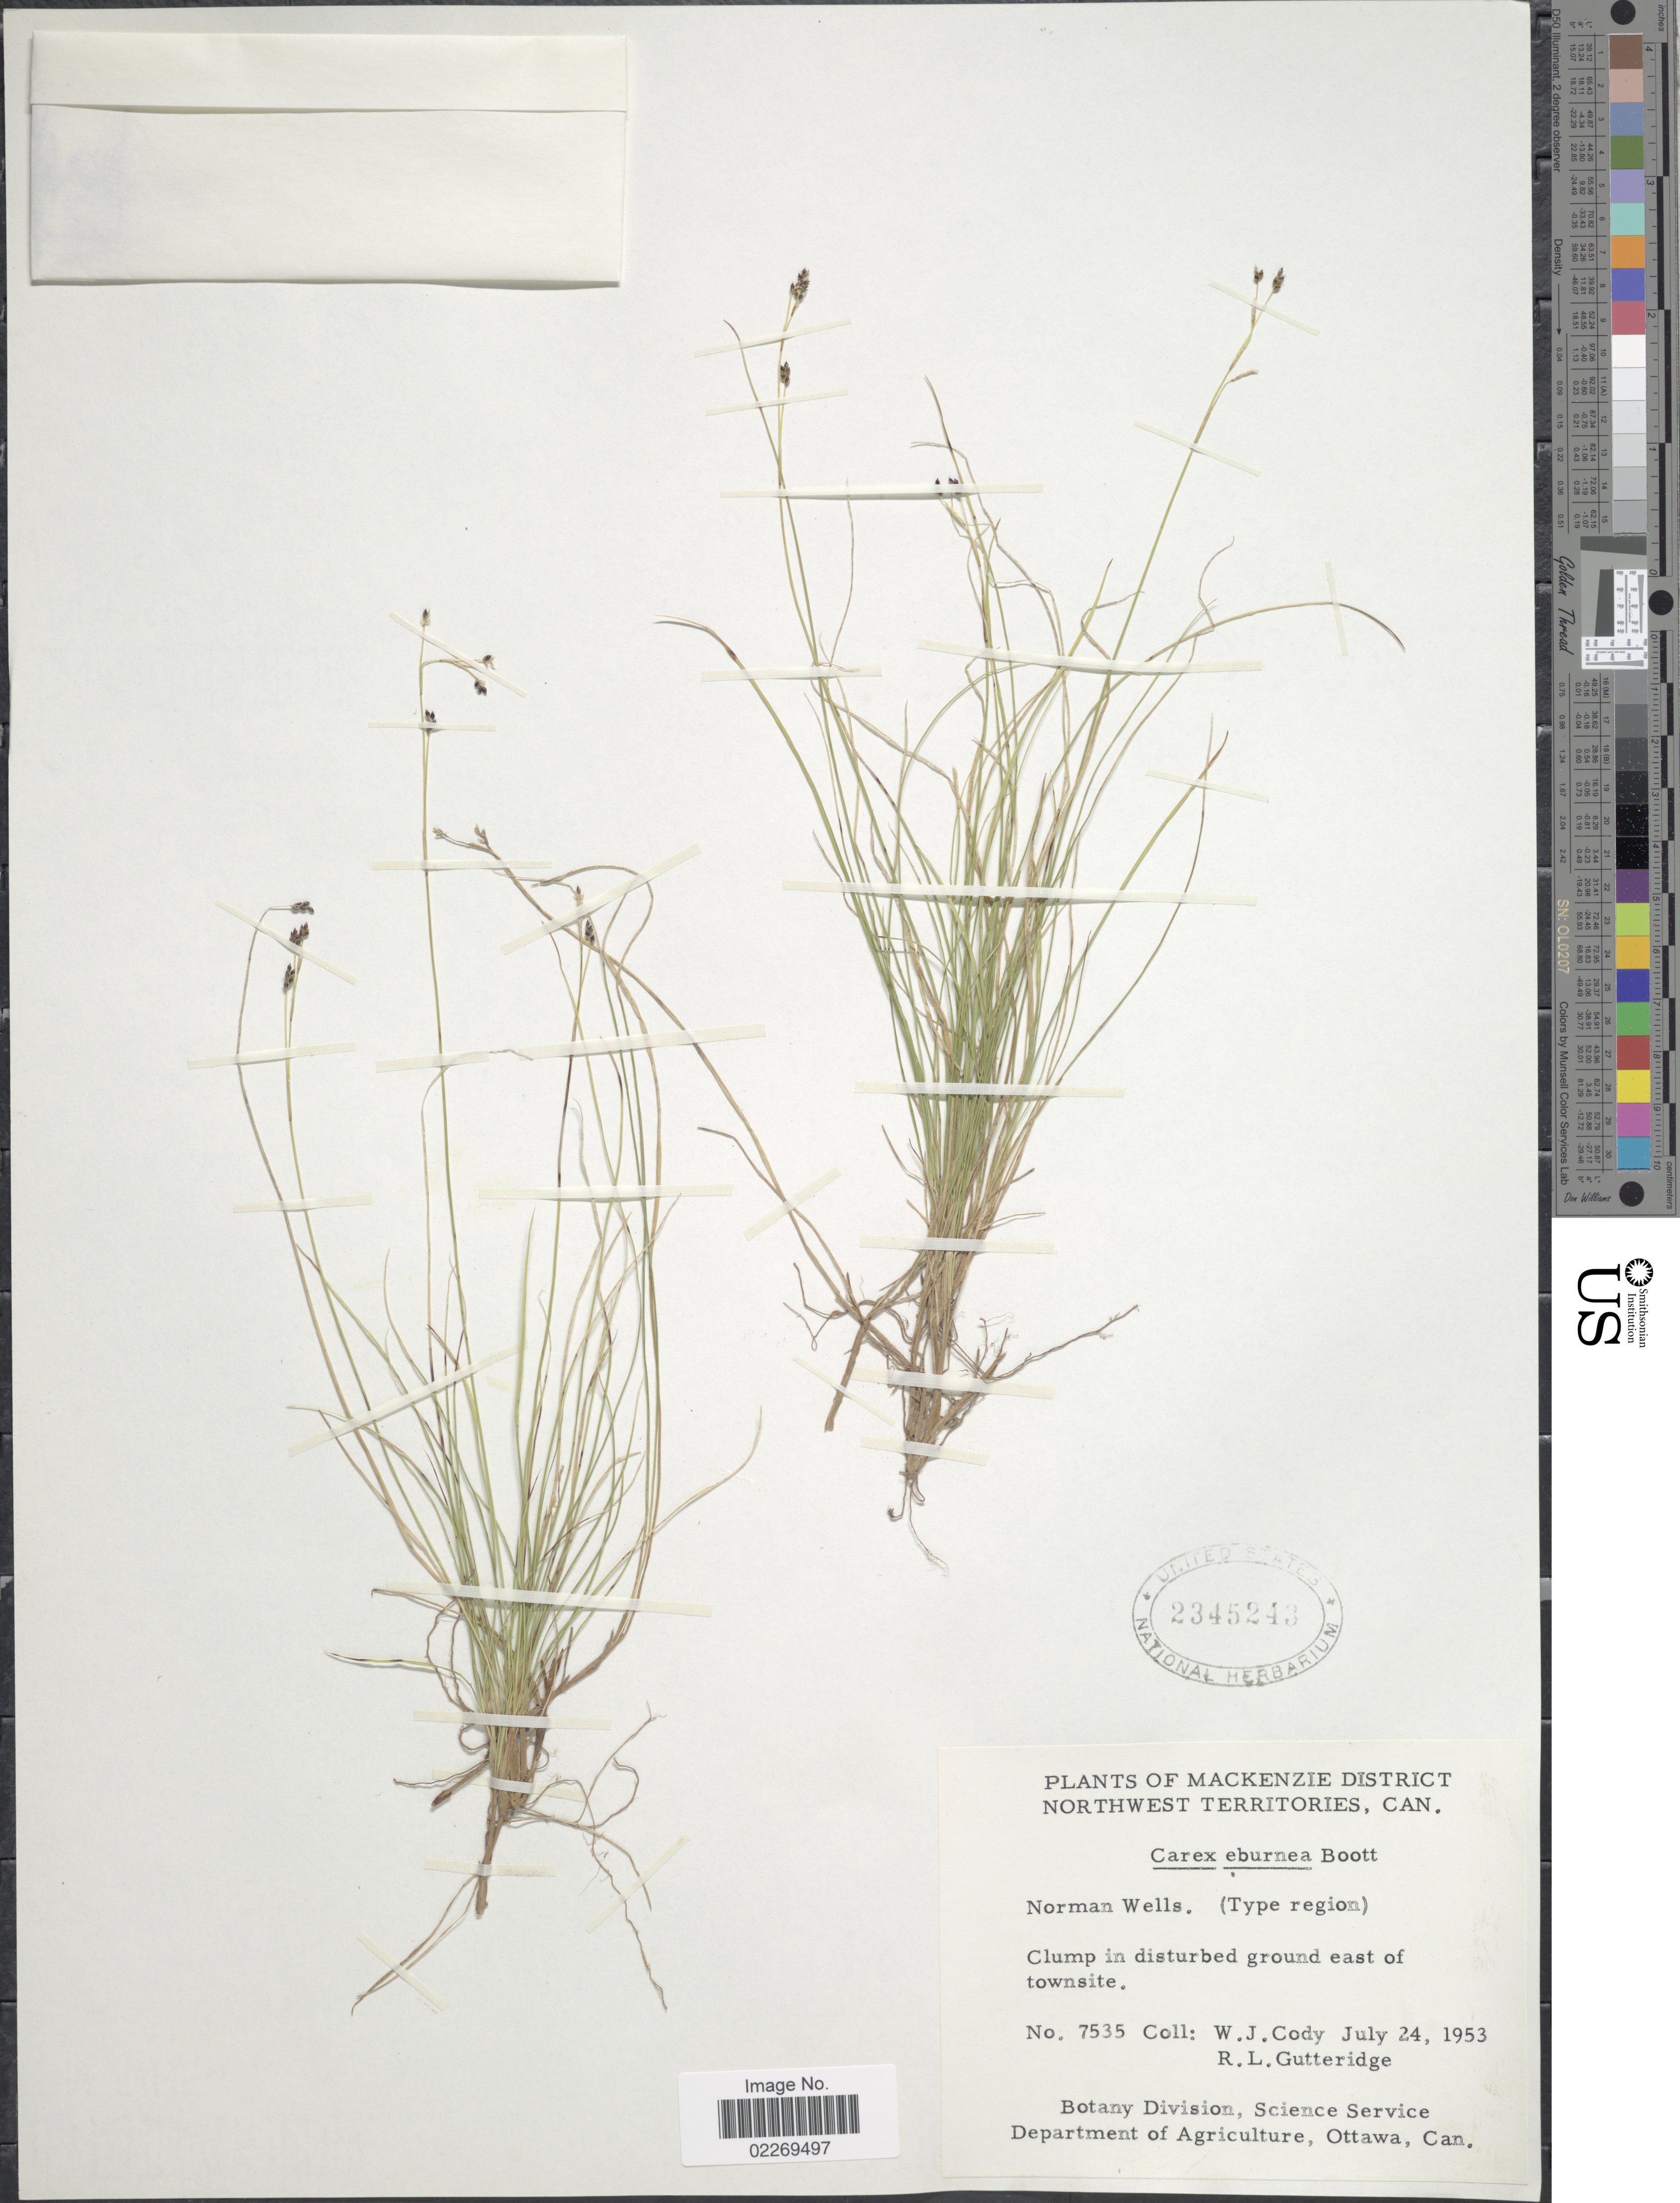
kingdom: Plantae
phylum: Tracheophyta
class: Liliopsida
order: Poales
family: Cyperaceae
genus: Carex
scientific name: Carex eburnea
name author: Boott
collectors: W. Cody & R. Gutteridge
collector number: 7535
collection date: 1953-07-24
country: Canada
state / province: Northwest Territories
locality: Mackenzie District, East of townsite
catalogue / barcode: US 2345243